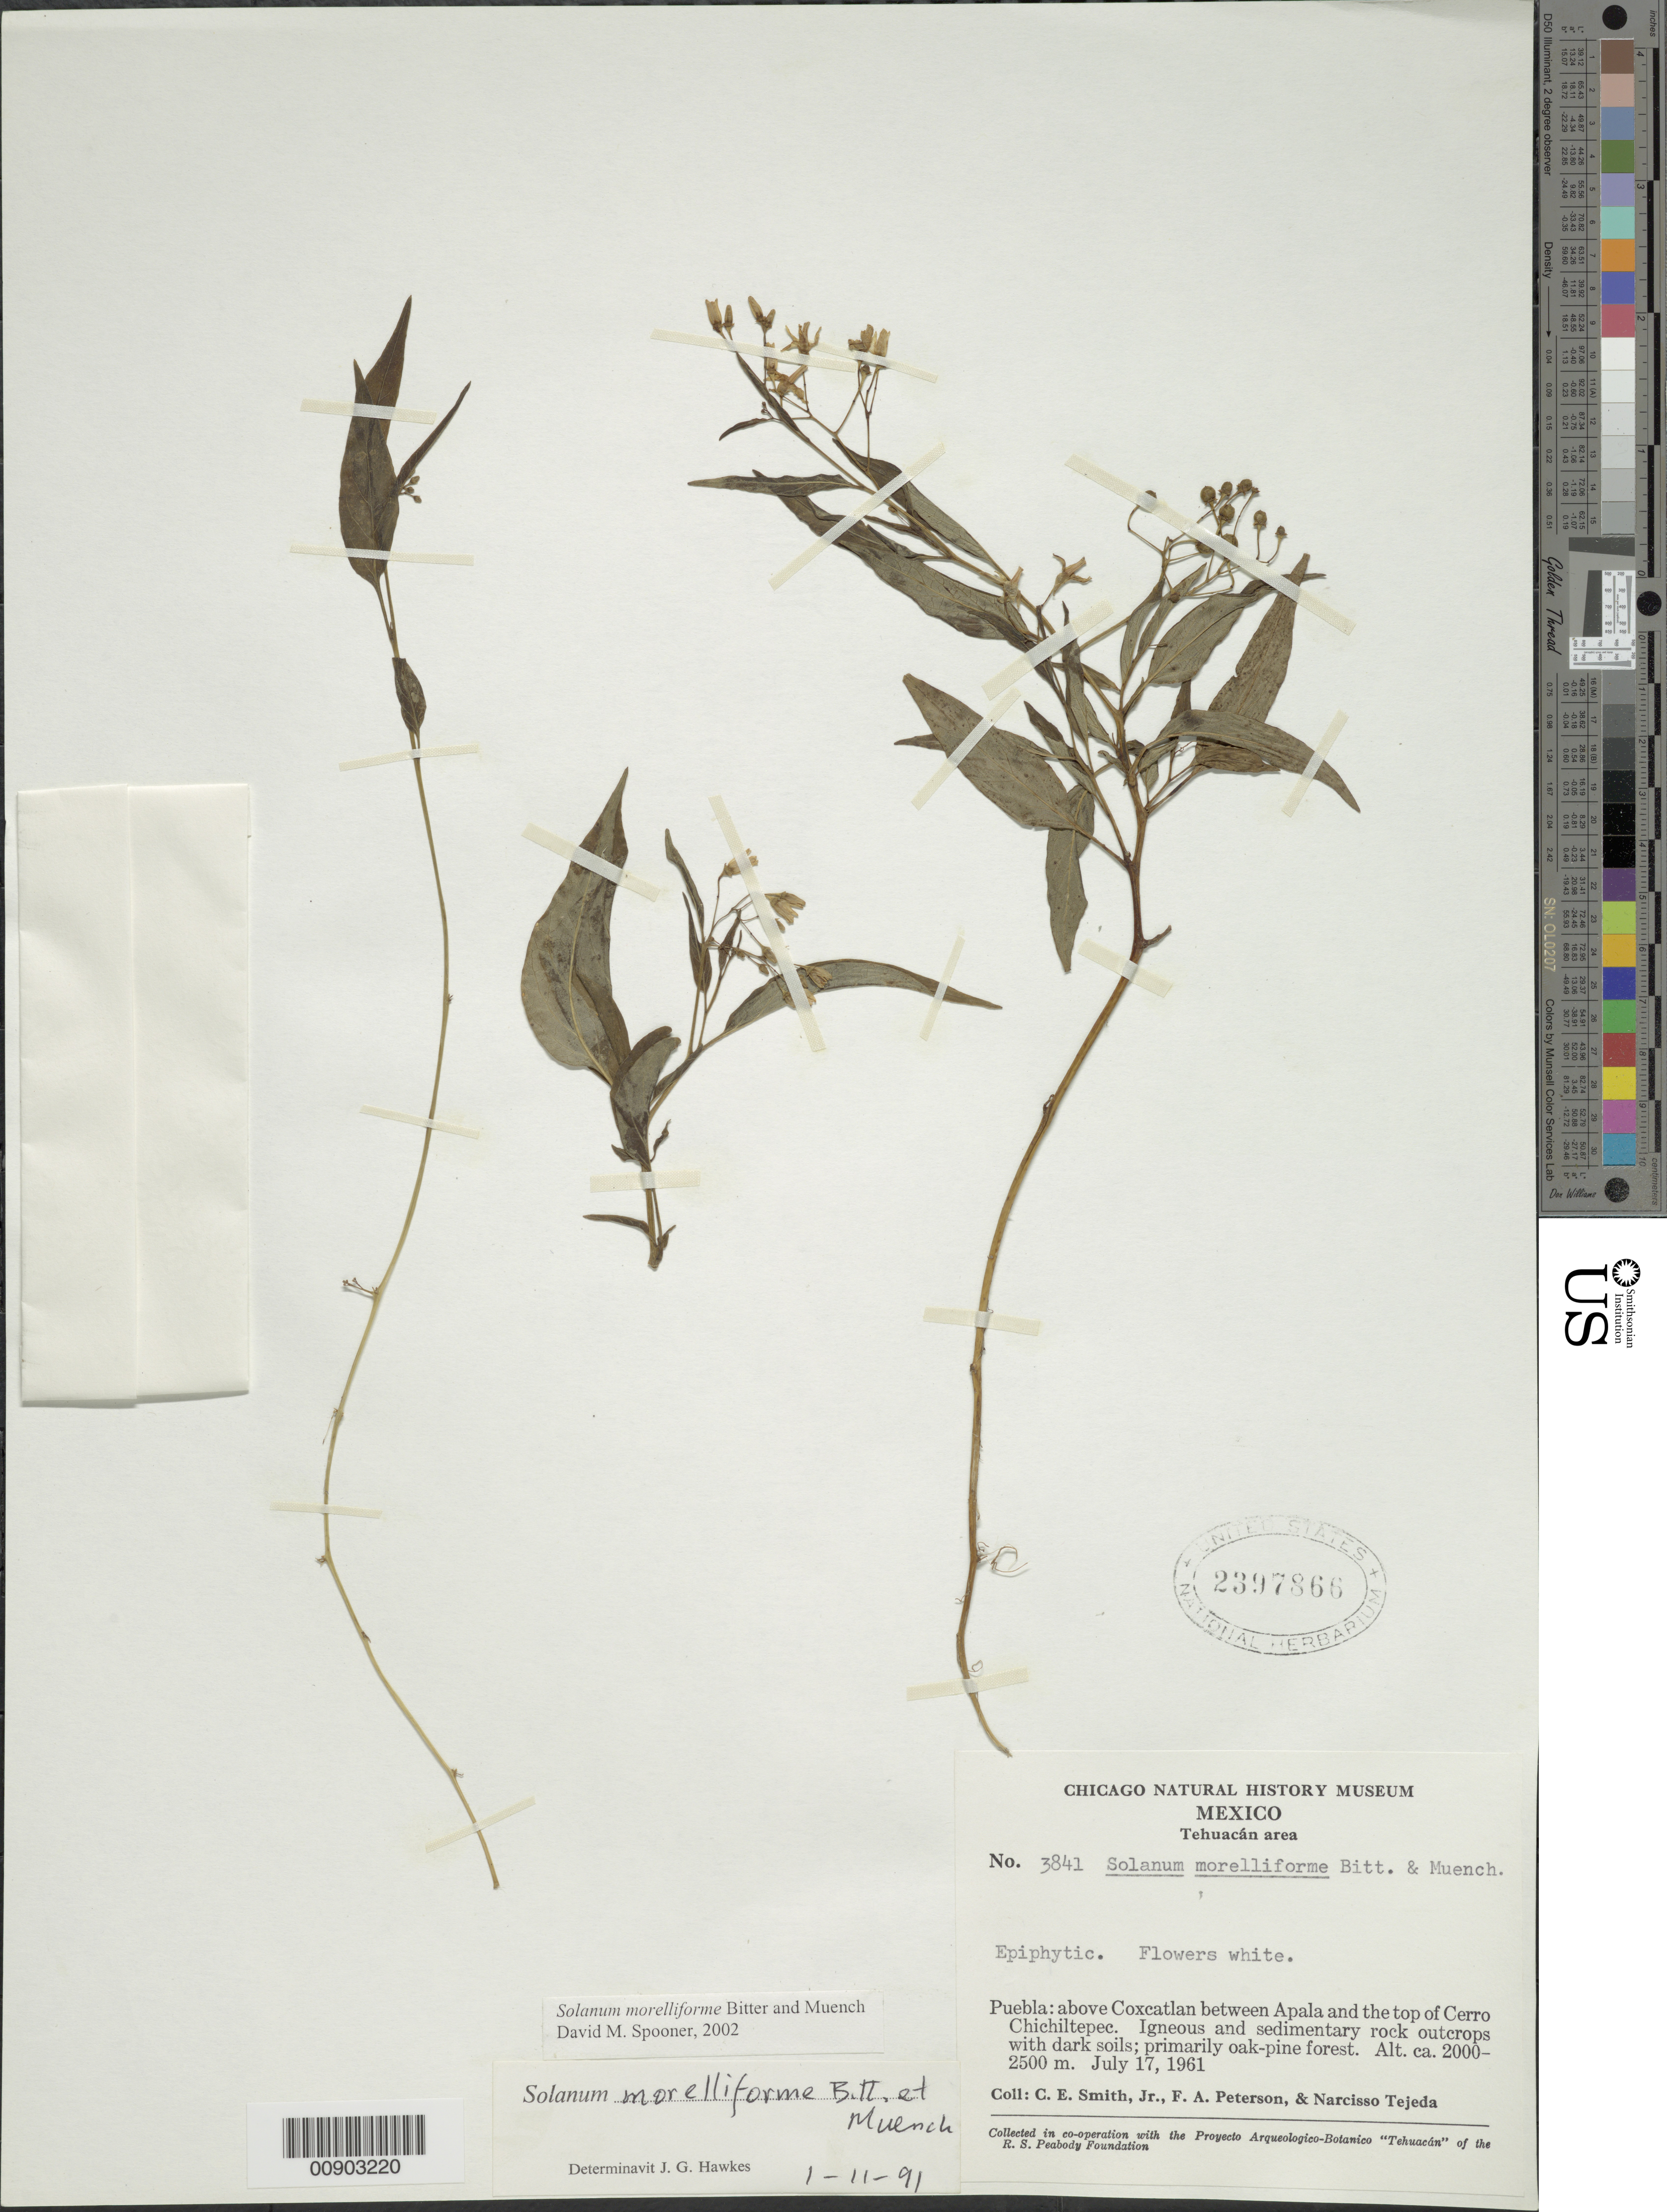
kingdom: Plantae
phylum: Tracheophyta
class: Magnoliopsida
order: Solanales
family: Solanaceae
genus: Solanum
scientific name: Solanum morelliforme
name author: Bitter & Munch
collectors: C. E. Smith Jr., F. A. Peterson & N. Tejeda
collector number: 3841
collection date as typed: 17 Jul 1961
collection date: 1961-07-17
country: Mexico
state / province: Puebla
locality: Coxcatlan between Apala and the top of Cerro Chichiltepec. Puebla.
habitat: Igneous and sedimentary rock outcrops with dark soils; primarily oak-pine forest. Epiphytic.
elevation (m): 2500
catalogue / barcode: US 2397866